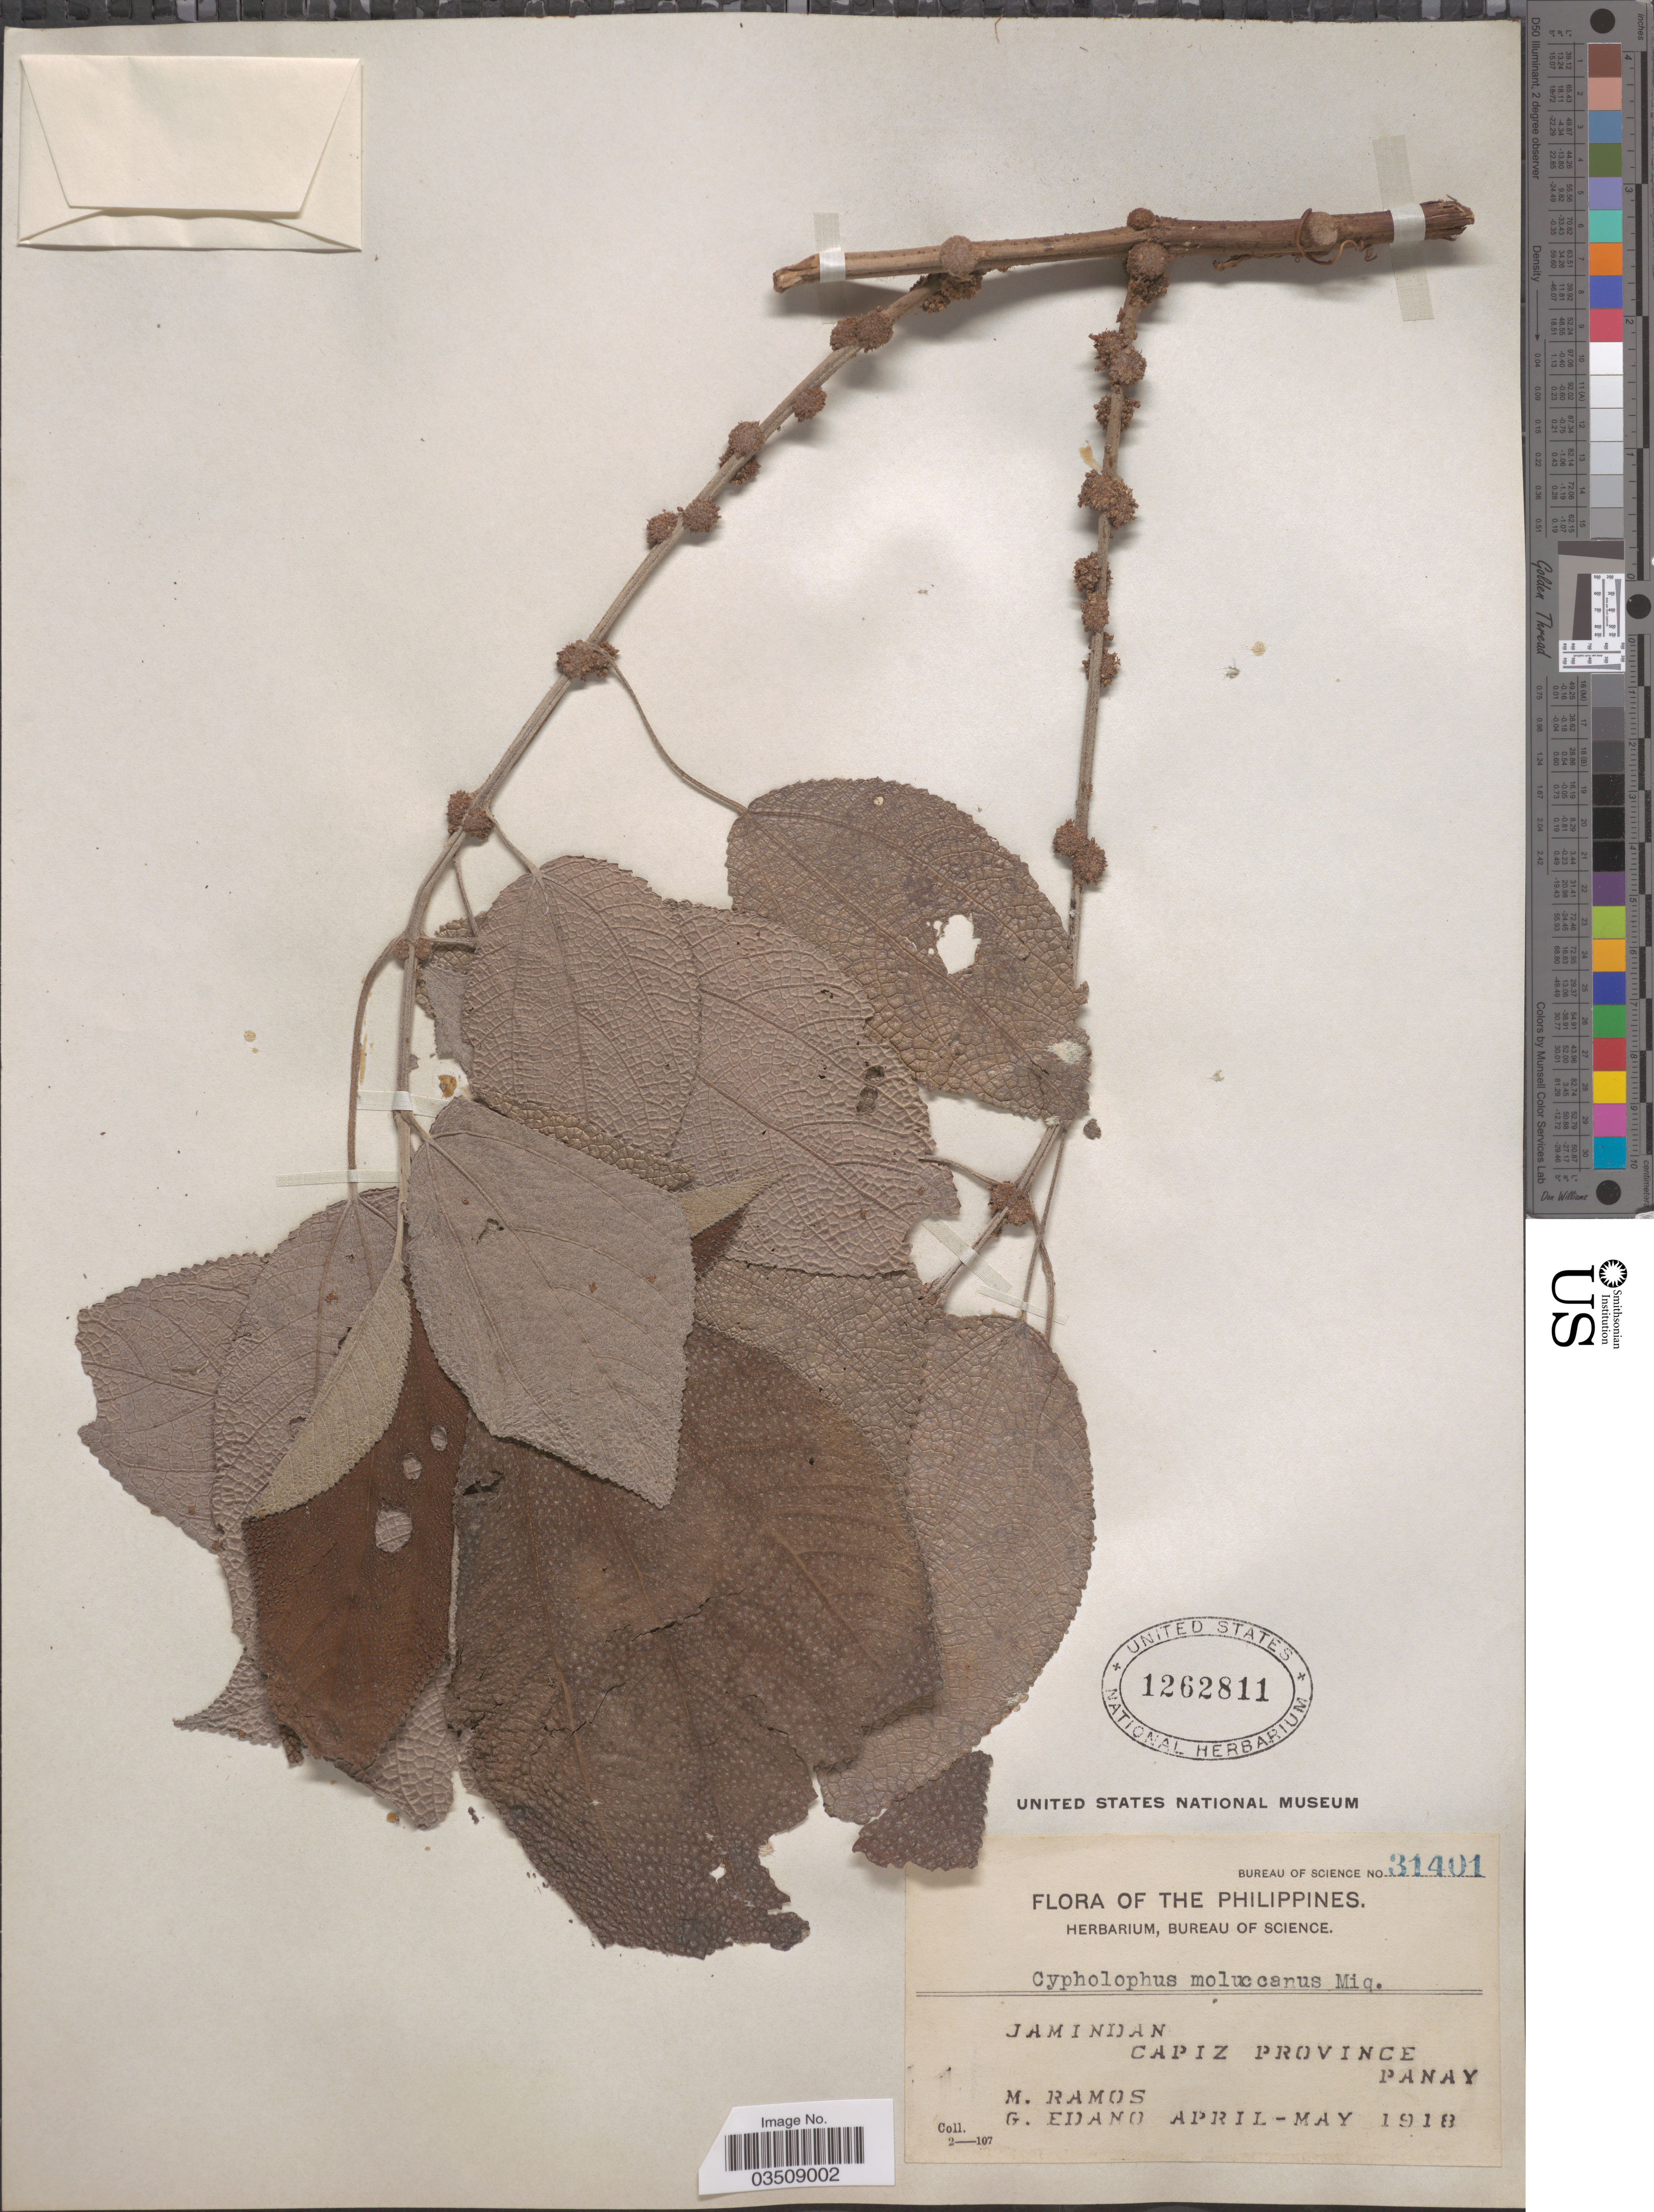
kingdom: Plantae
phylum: Tracheophyta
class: Magnoliopsida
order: Rosales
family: Urticaceae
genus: Cypholophus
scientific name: Cypholophus moluccanus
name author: (Blume) Miq.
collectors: M. Ramos & G. Edaño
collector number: Bureau of Science 31401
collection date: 1918-04/1918-05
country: Philippines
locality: Jamindan, Capiz Province, Panay.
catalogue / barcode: US 1262811